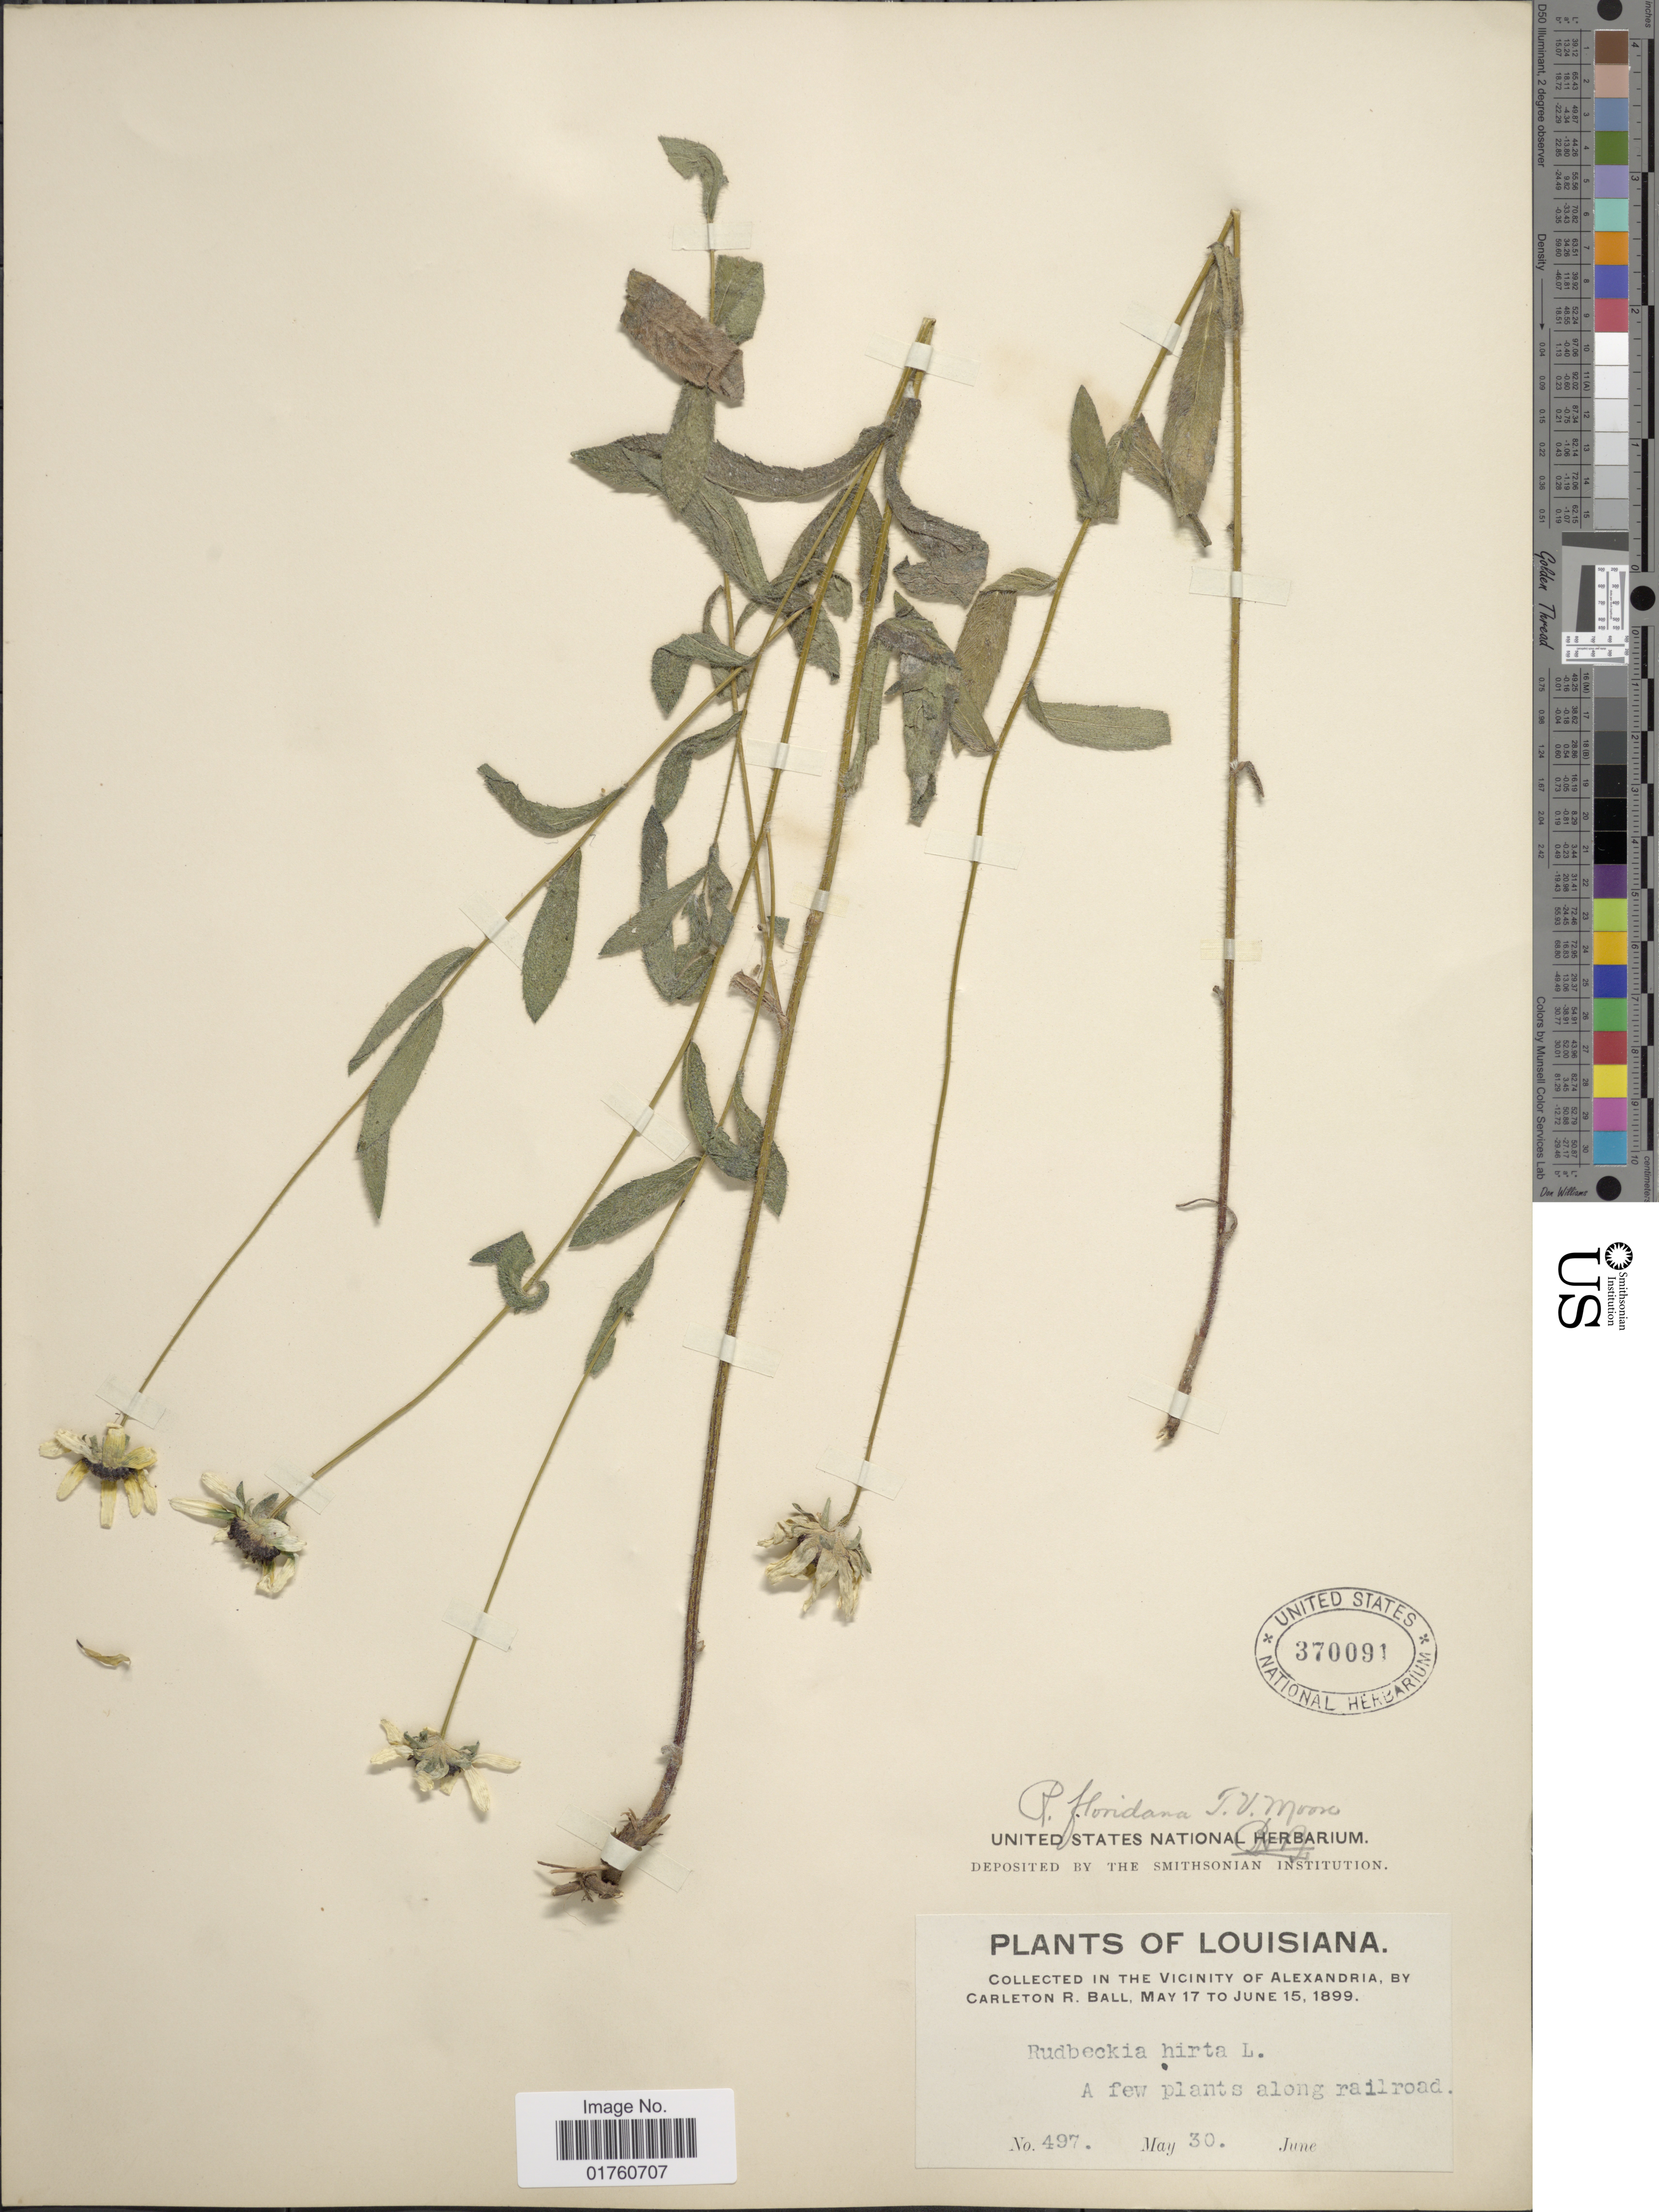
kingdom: Plantae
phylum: Tracheophyta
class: Magnoliopsida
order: Asterales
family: Asteraceae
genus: Rudbeckia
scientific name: Rudbeckia floridana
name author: T.V. Moore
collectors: C. R. Ball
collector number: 497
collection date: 1999-05-30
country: United States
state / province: Louisiana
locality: In the Vicinity of Alexandria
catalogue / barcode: US 370091